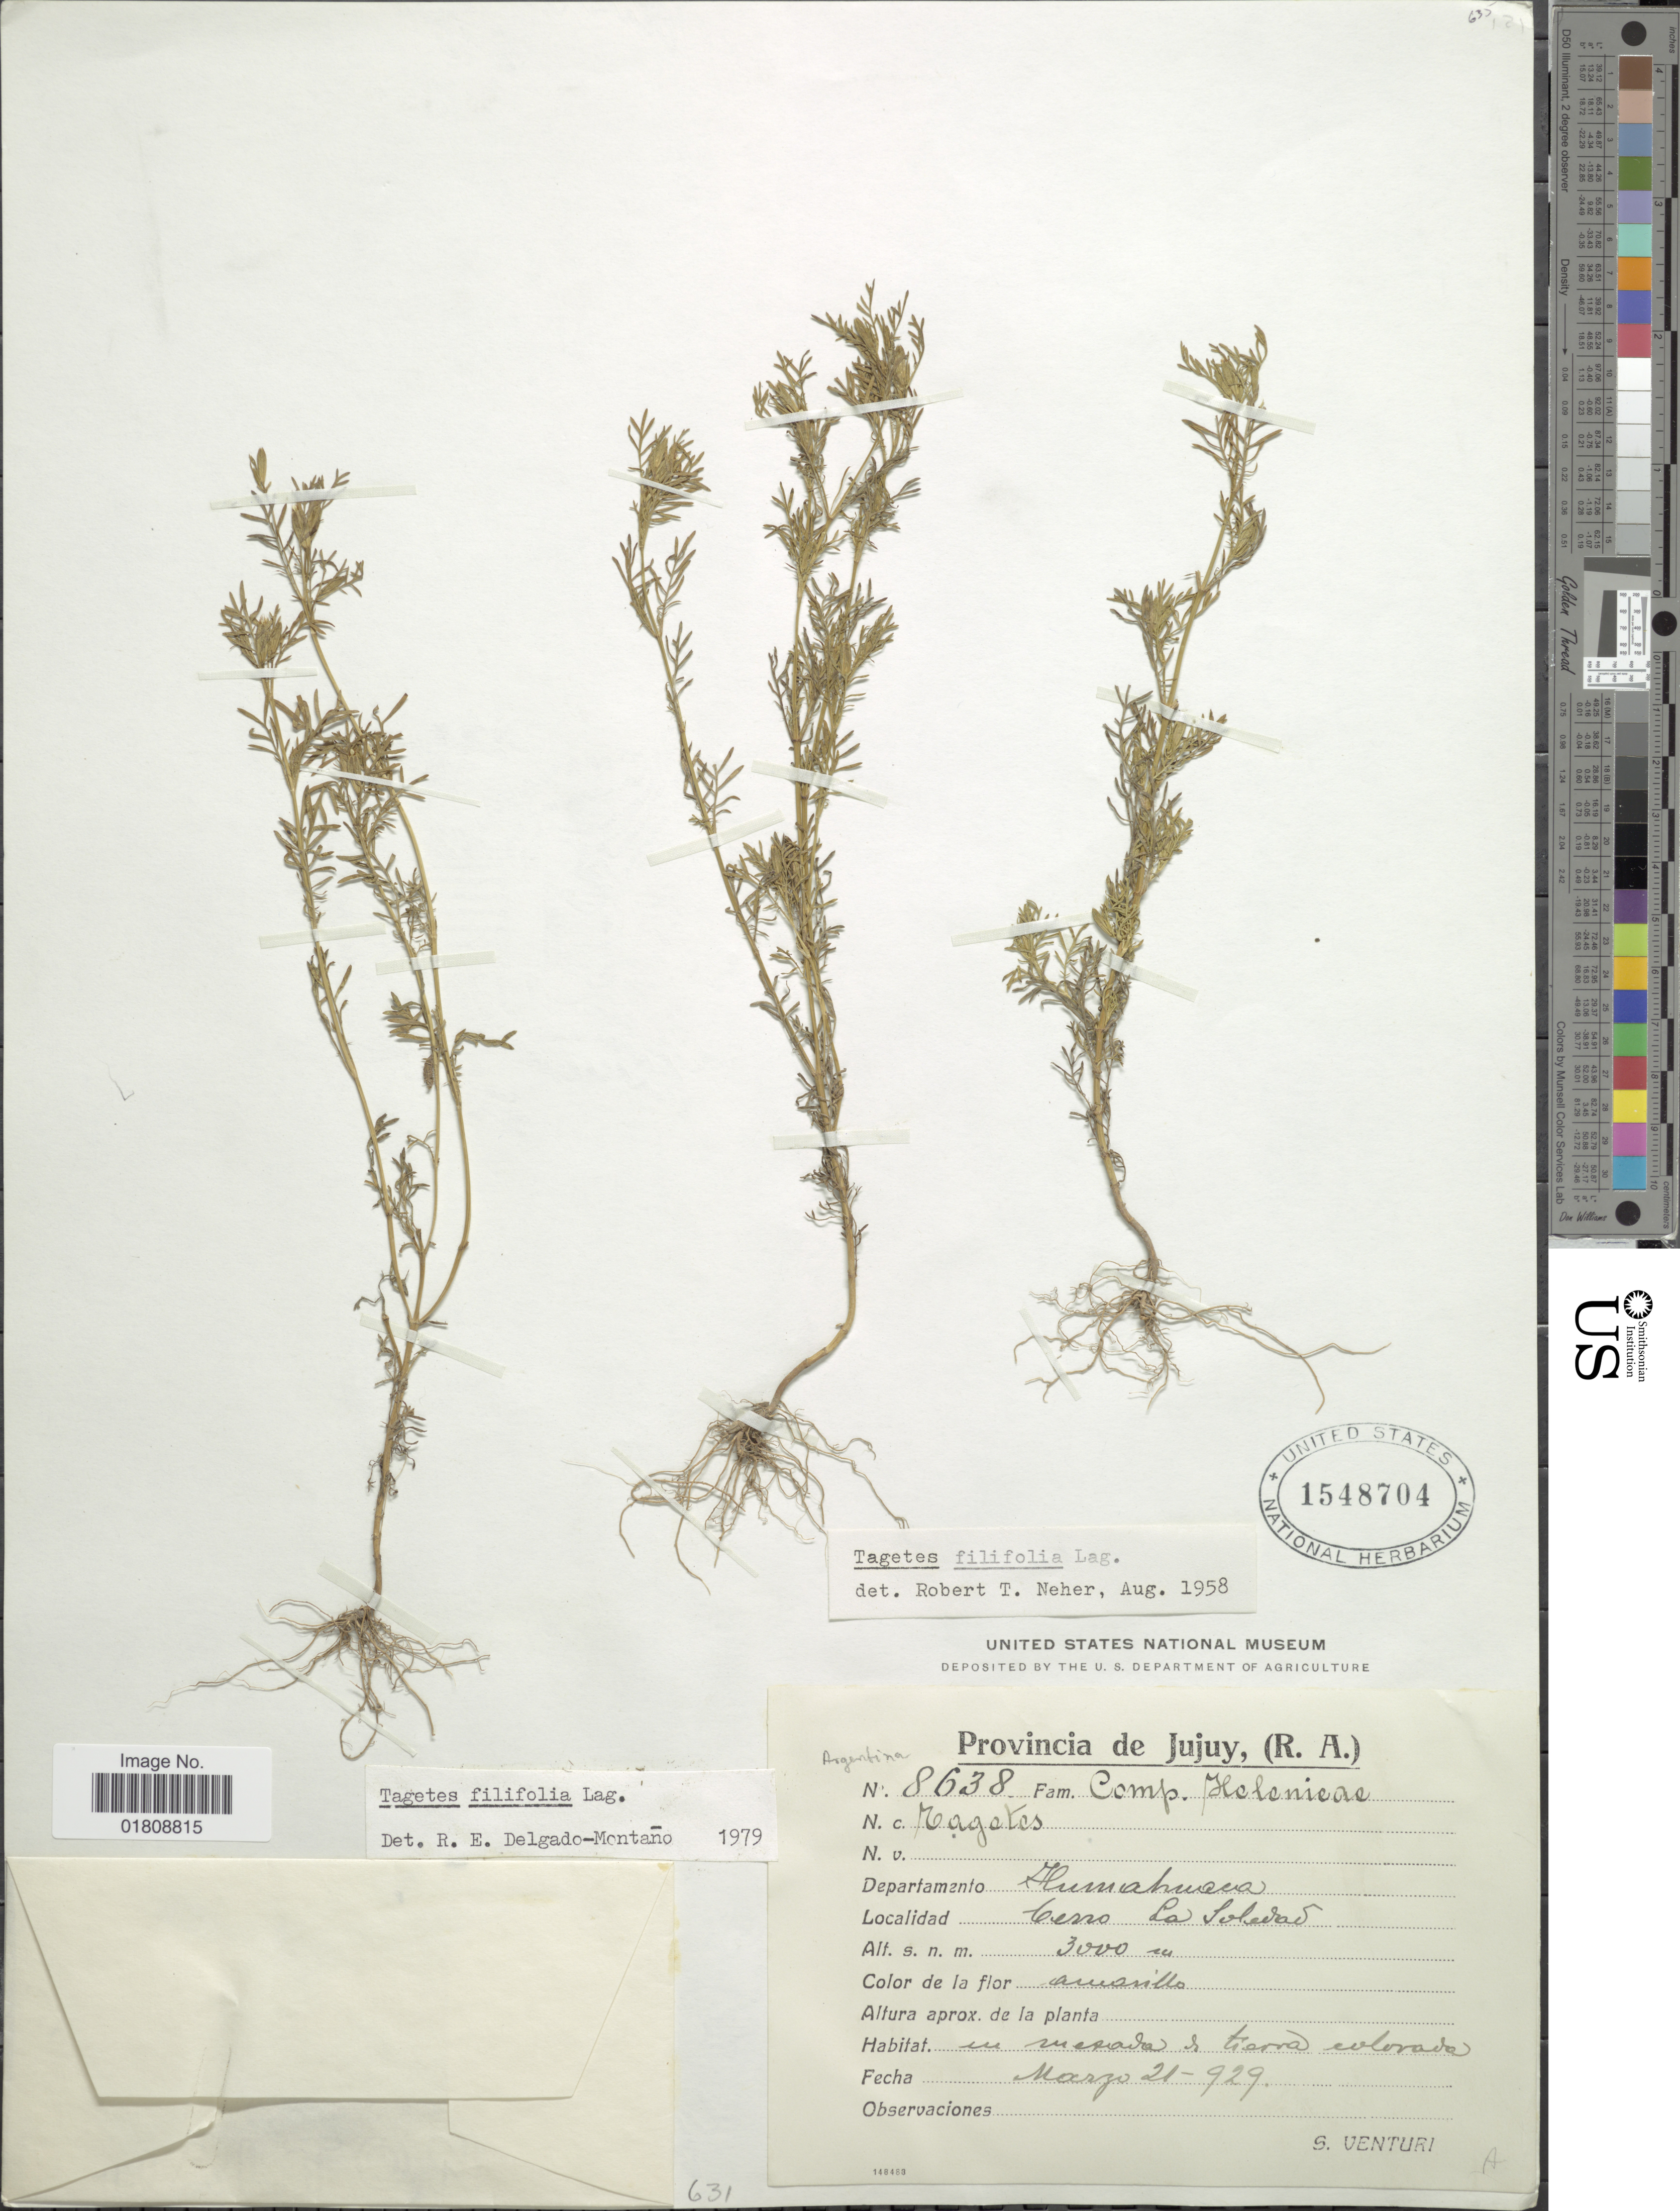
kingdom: Plantae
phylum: Tracheophyta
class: Magnoliopsida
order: Asterales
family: Asteraceae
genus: Tagetes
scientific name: Tagetes filifolia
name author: Lag.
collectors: S. Venturi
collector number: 8638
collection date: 1929-03-21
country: Argentina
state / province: Jujuy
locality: Departamento Huamhuaca, Cerro La Soledad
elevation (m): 3000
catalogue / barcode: US 1548704